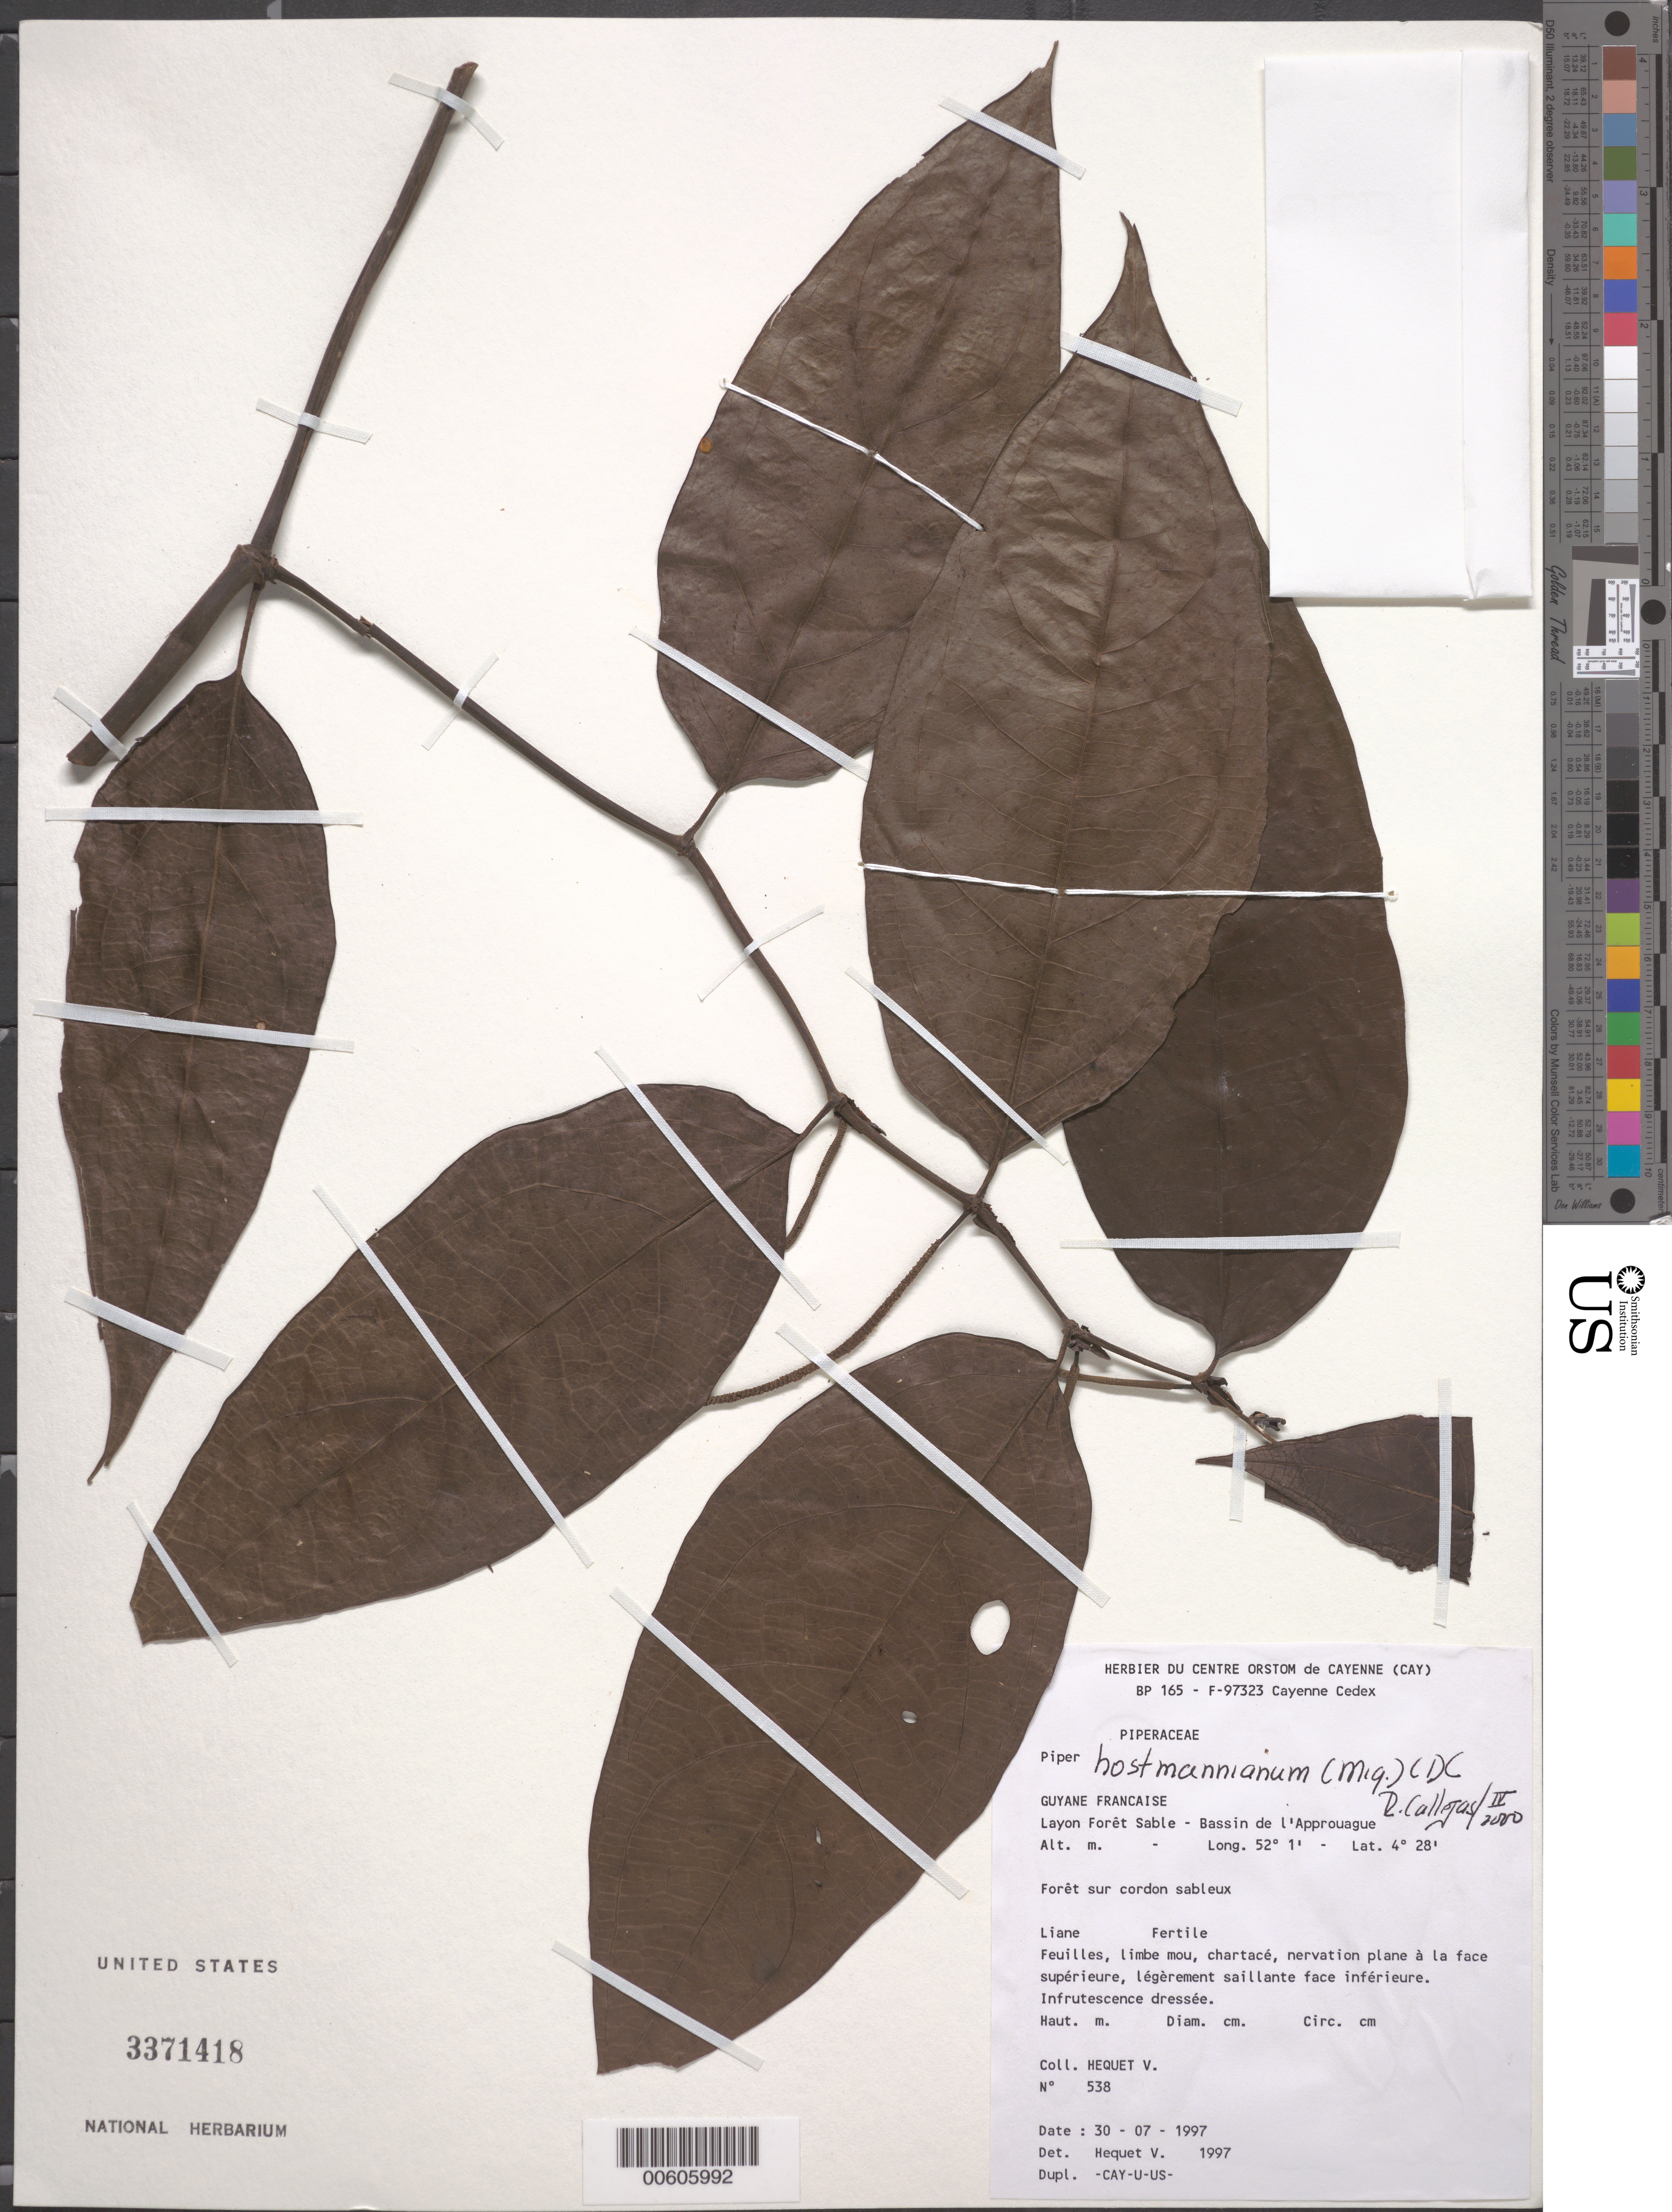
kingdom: Plantae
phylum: Tracheophyta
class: Magnoliopsida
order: Piperales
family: Piperaceae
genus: Piper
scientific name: Piper hostmannianum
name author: (Miq.) C. DC.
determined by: Callejas, Ricardo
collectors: V. Hequet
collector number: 538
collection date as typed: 30-Jul-97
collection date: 1997-07-30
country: French Guiana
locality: Bassin de l'Approuague, Layon Forêt Sable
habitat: Forêt sur cordon sableux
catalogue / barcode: US 3371418